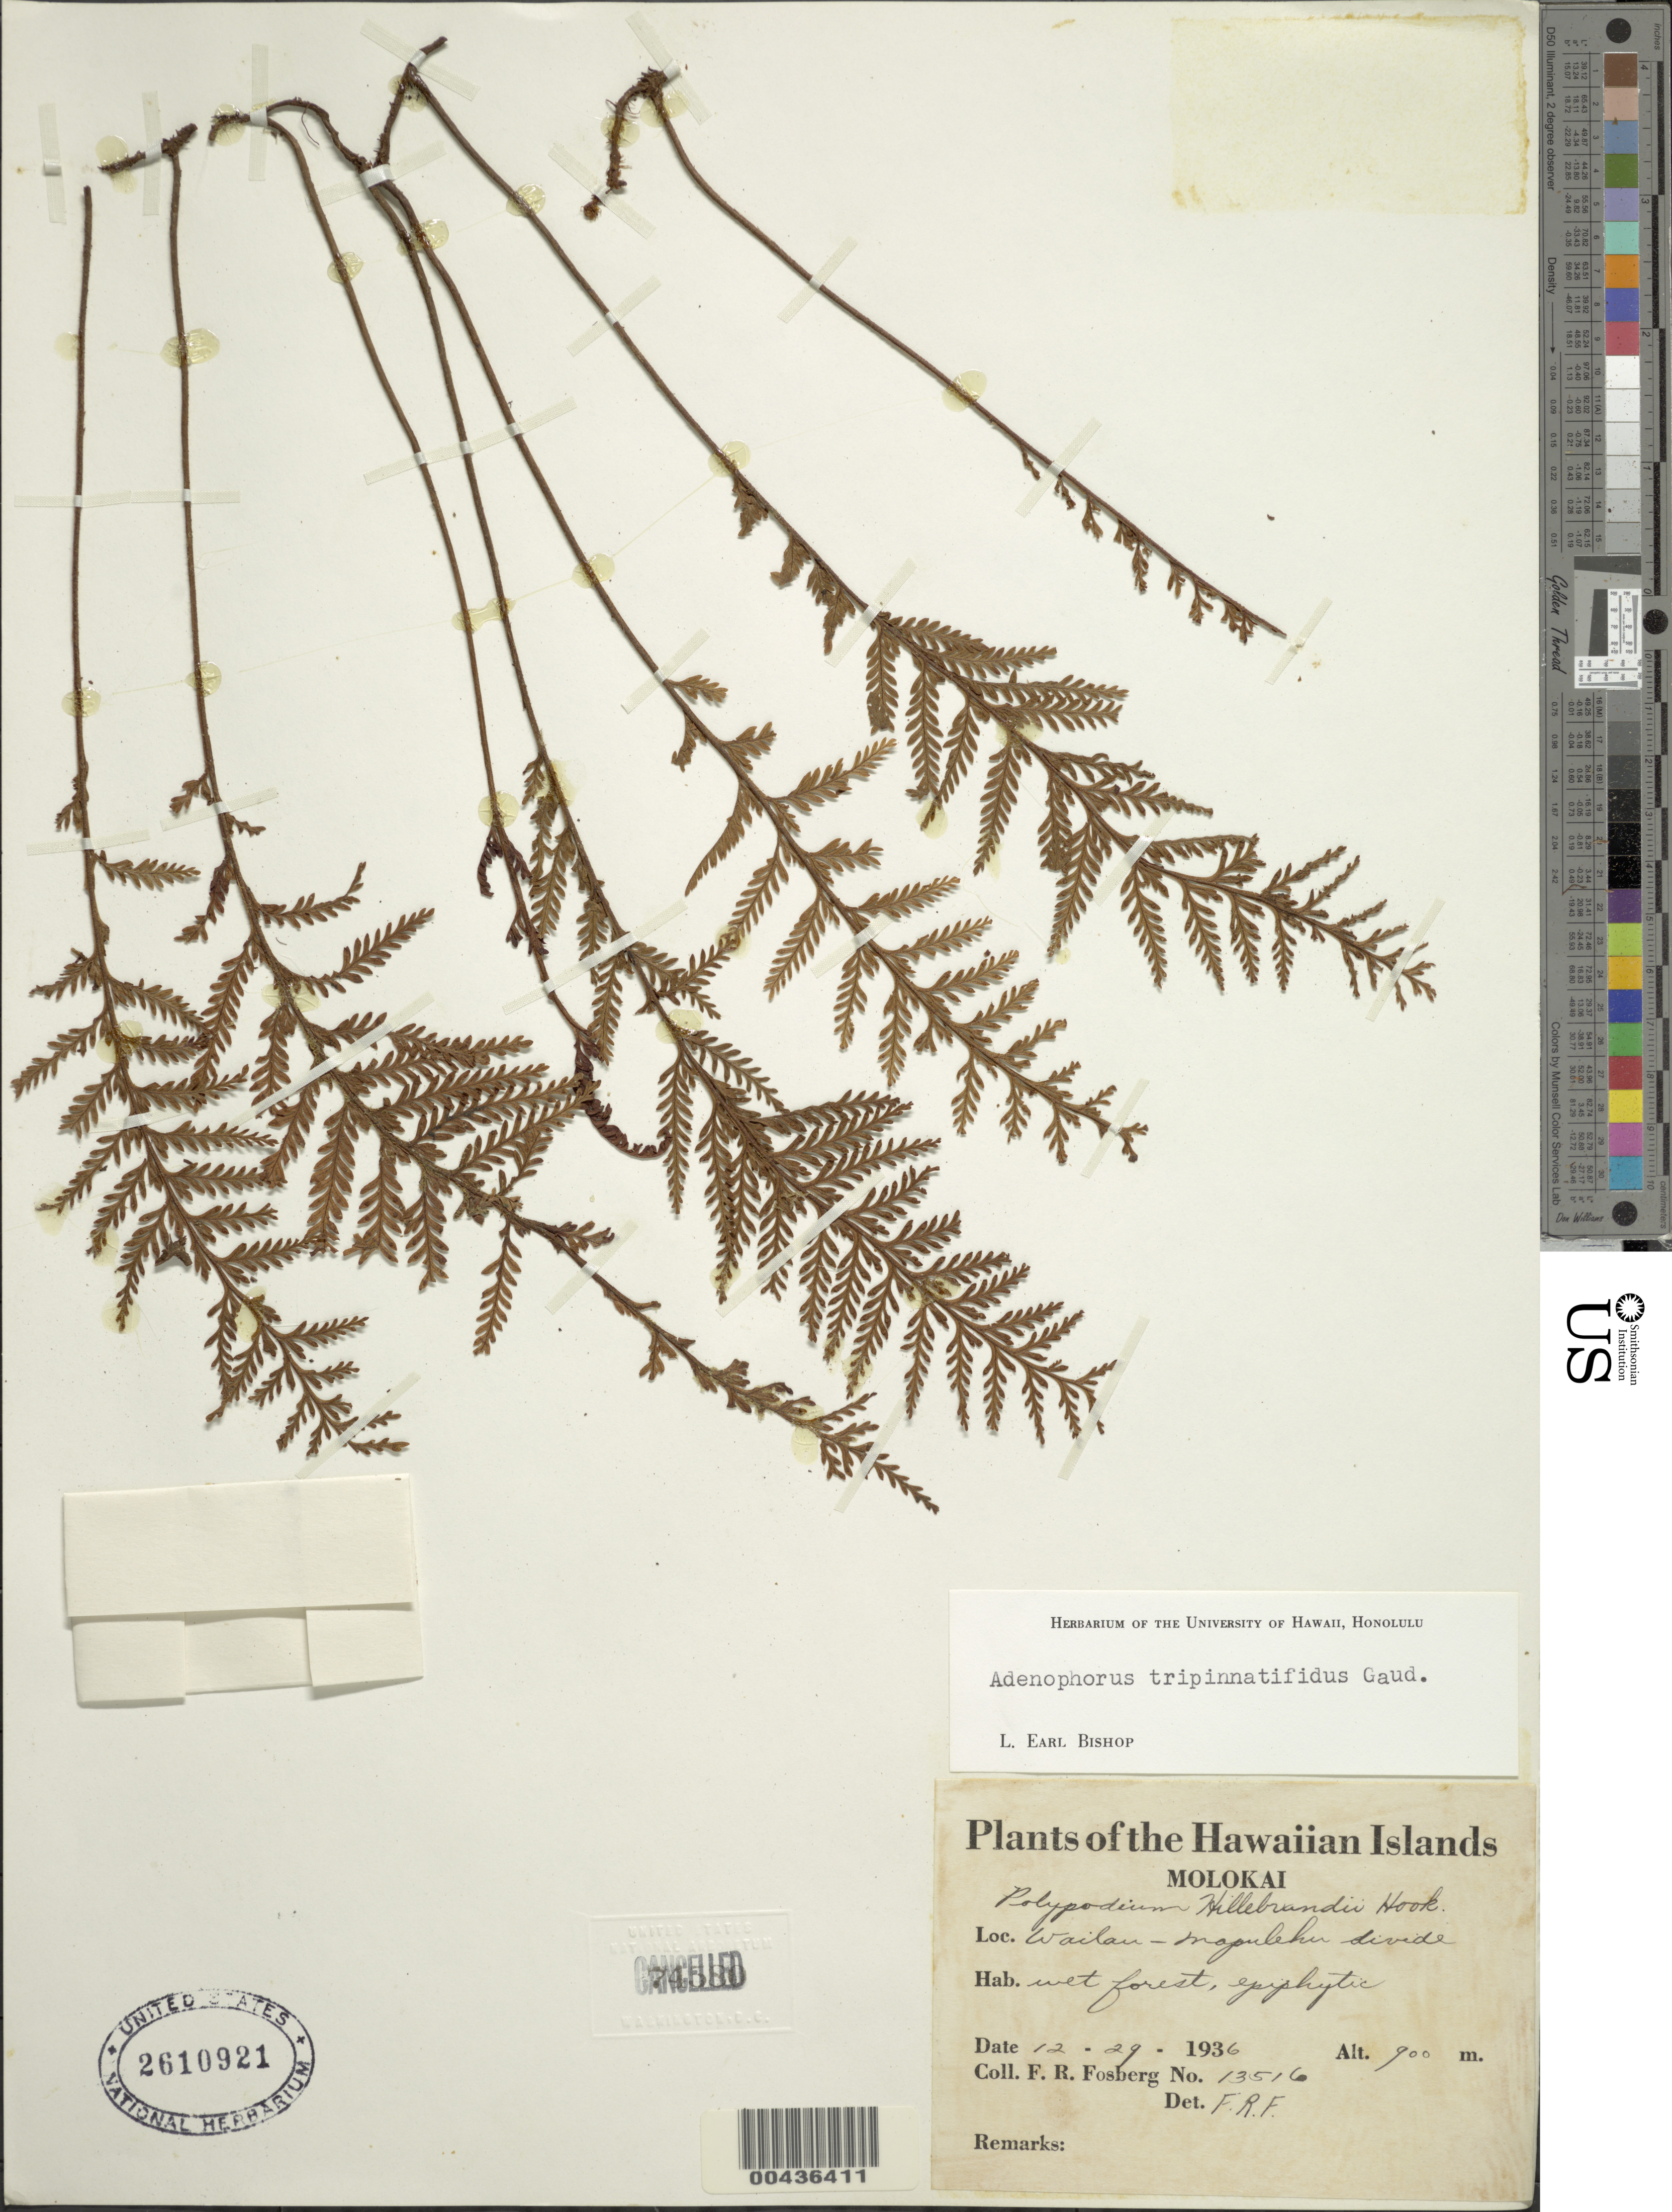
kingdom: Plantae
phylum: Tracheophyta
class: Polypodiopsida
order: Polypodiales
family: Polypodiaceae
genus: Adenophorus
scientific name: Adenophorus tripinnatifidus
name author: Gaudich.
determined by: Bishop, L. E.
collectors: F. R. Fosberg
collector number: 13516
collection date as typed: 29 Dec 1936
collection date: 1936-12-29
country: United States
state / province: Hawaii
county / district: Maui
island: Moloka'i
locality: Wailau-Mapulehu divide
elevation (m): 900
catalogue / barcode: US 2610921